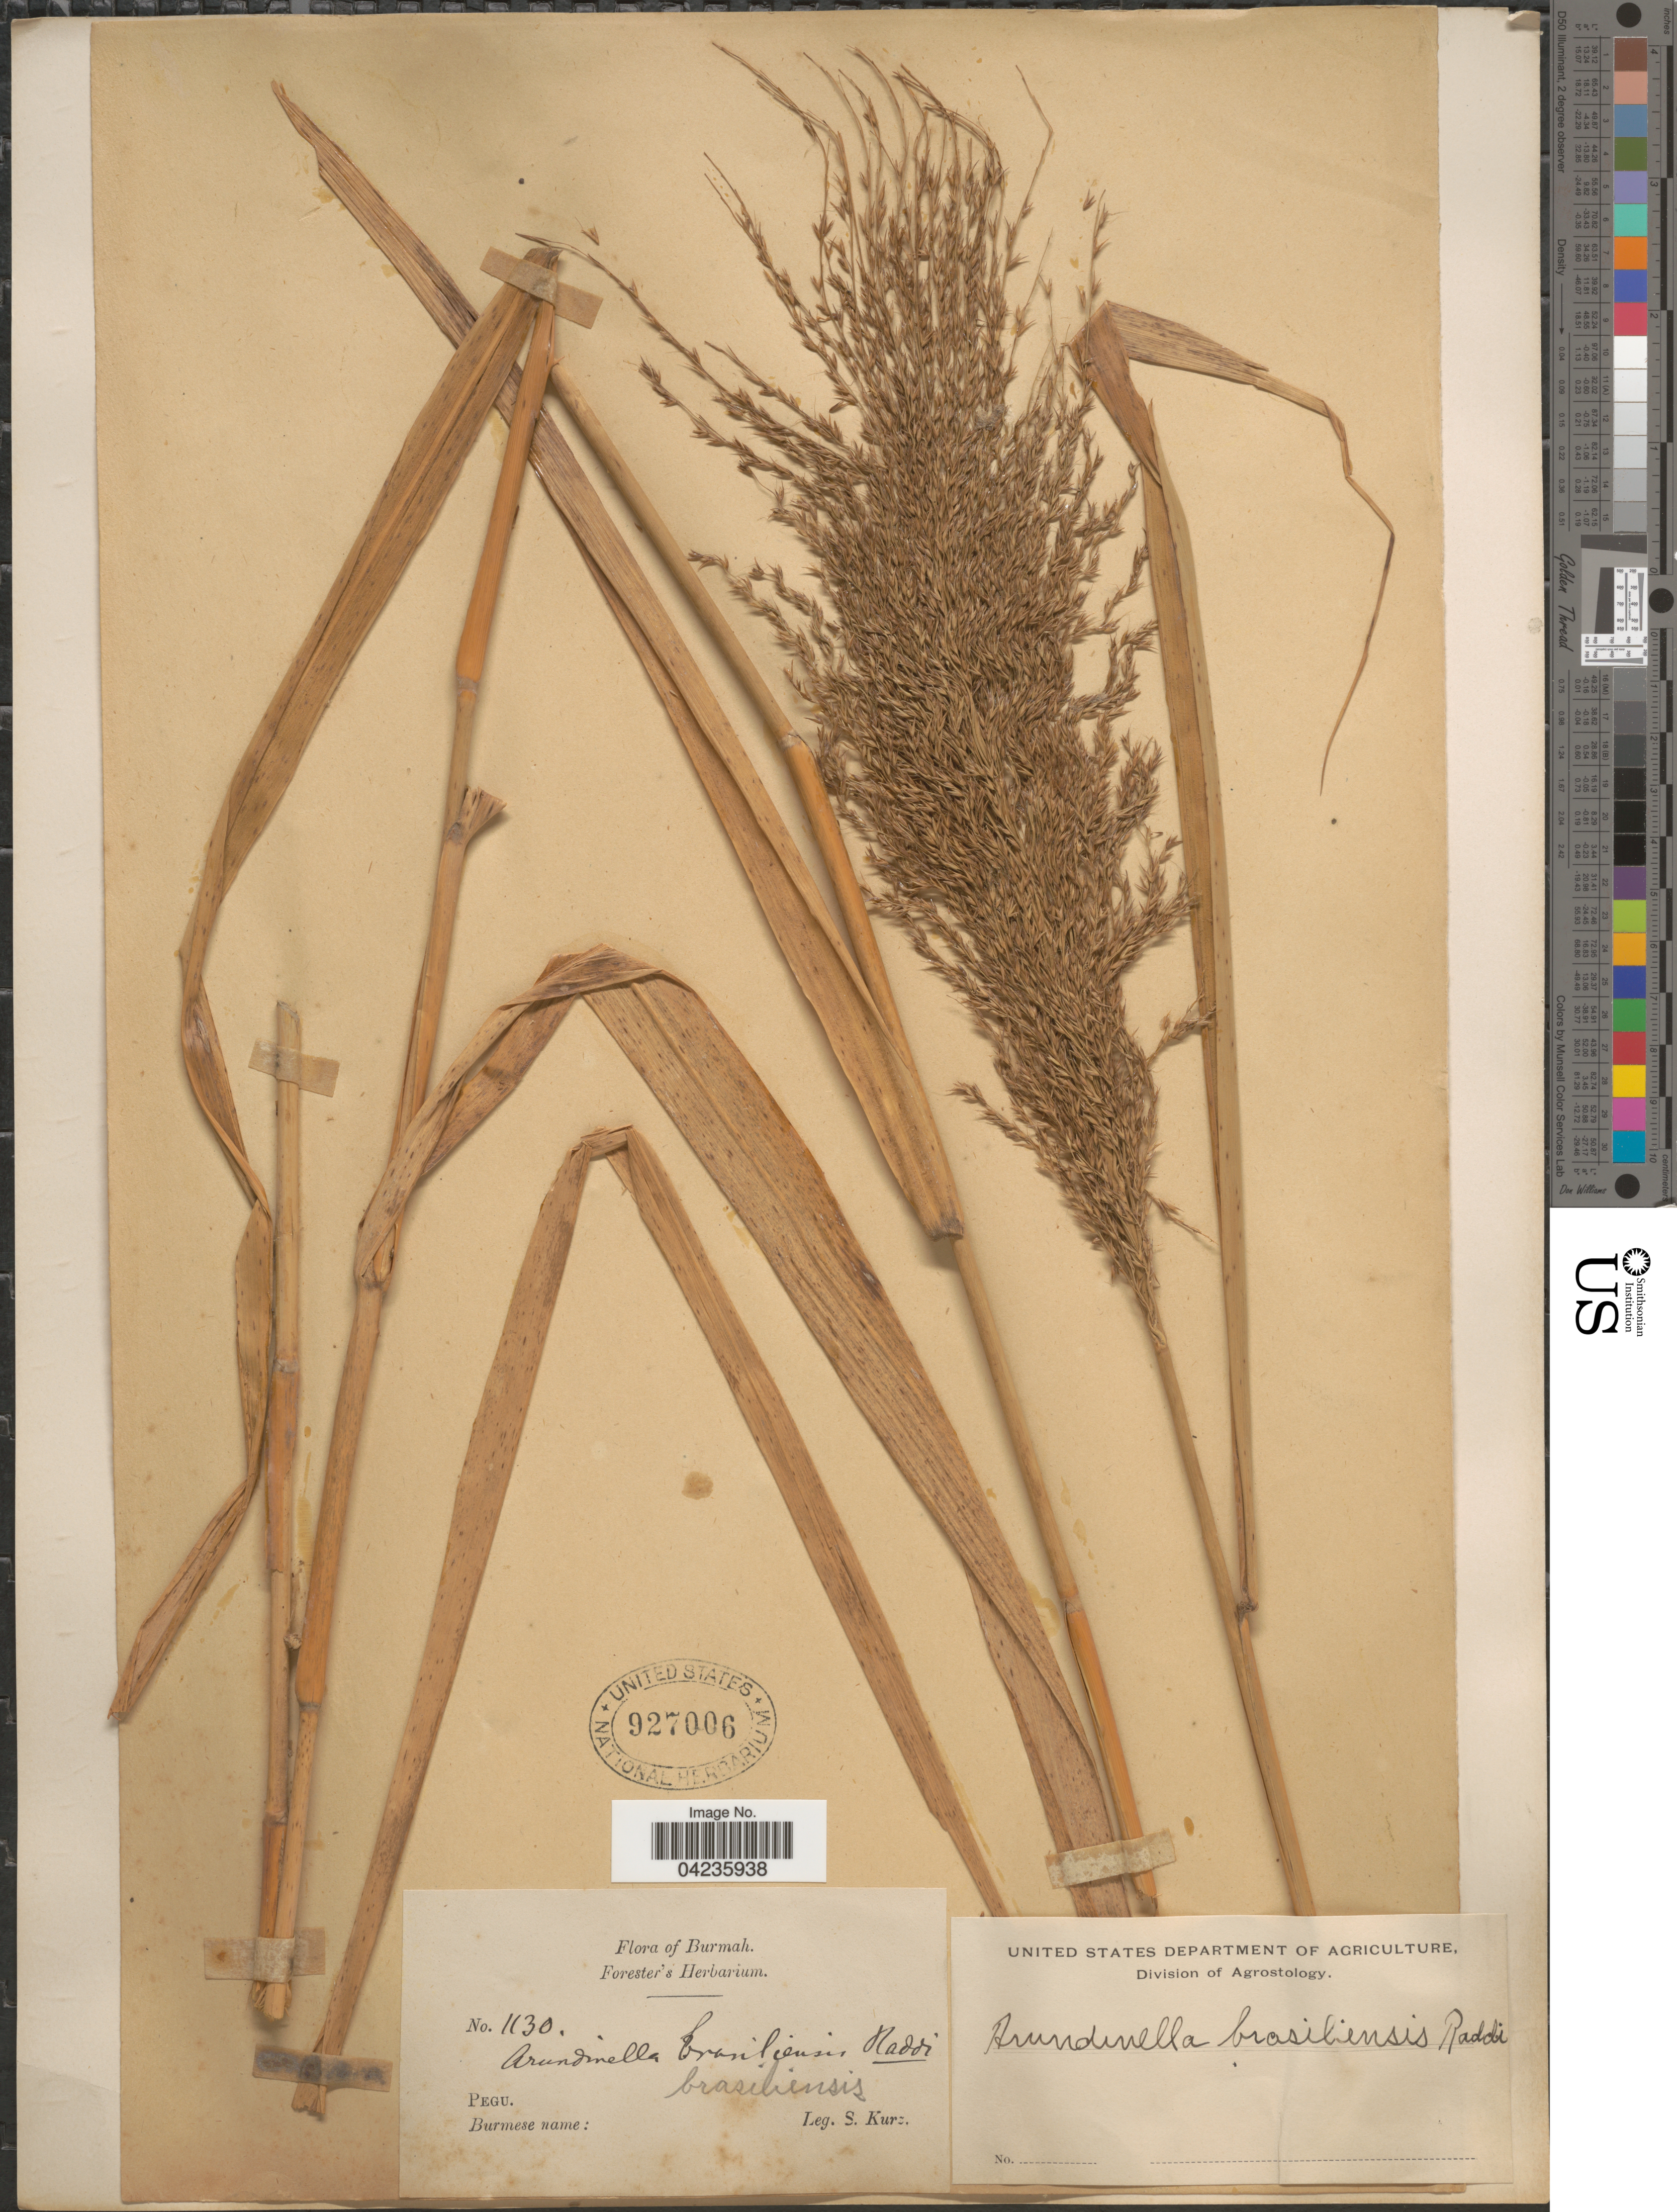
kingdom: Plantae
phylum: Tracheophyta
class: Liliopsida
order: Poales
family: Poaceae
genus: Arundinella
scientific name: Arundinella nepalensis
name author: Trin.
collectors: S. Kurz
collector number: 1130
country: Myanmar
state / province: Bago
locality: Burmah. Pegu.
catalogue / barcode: US 927006